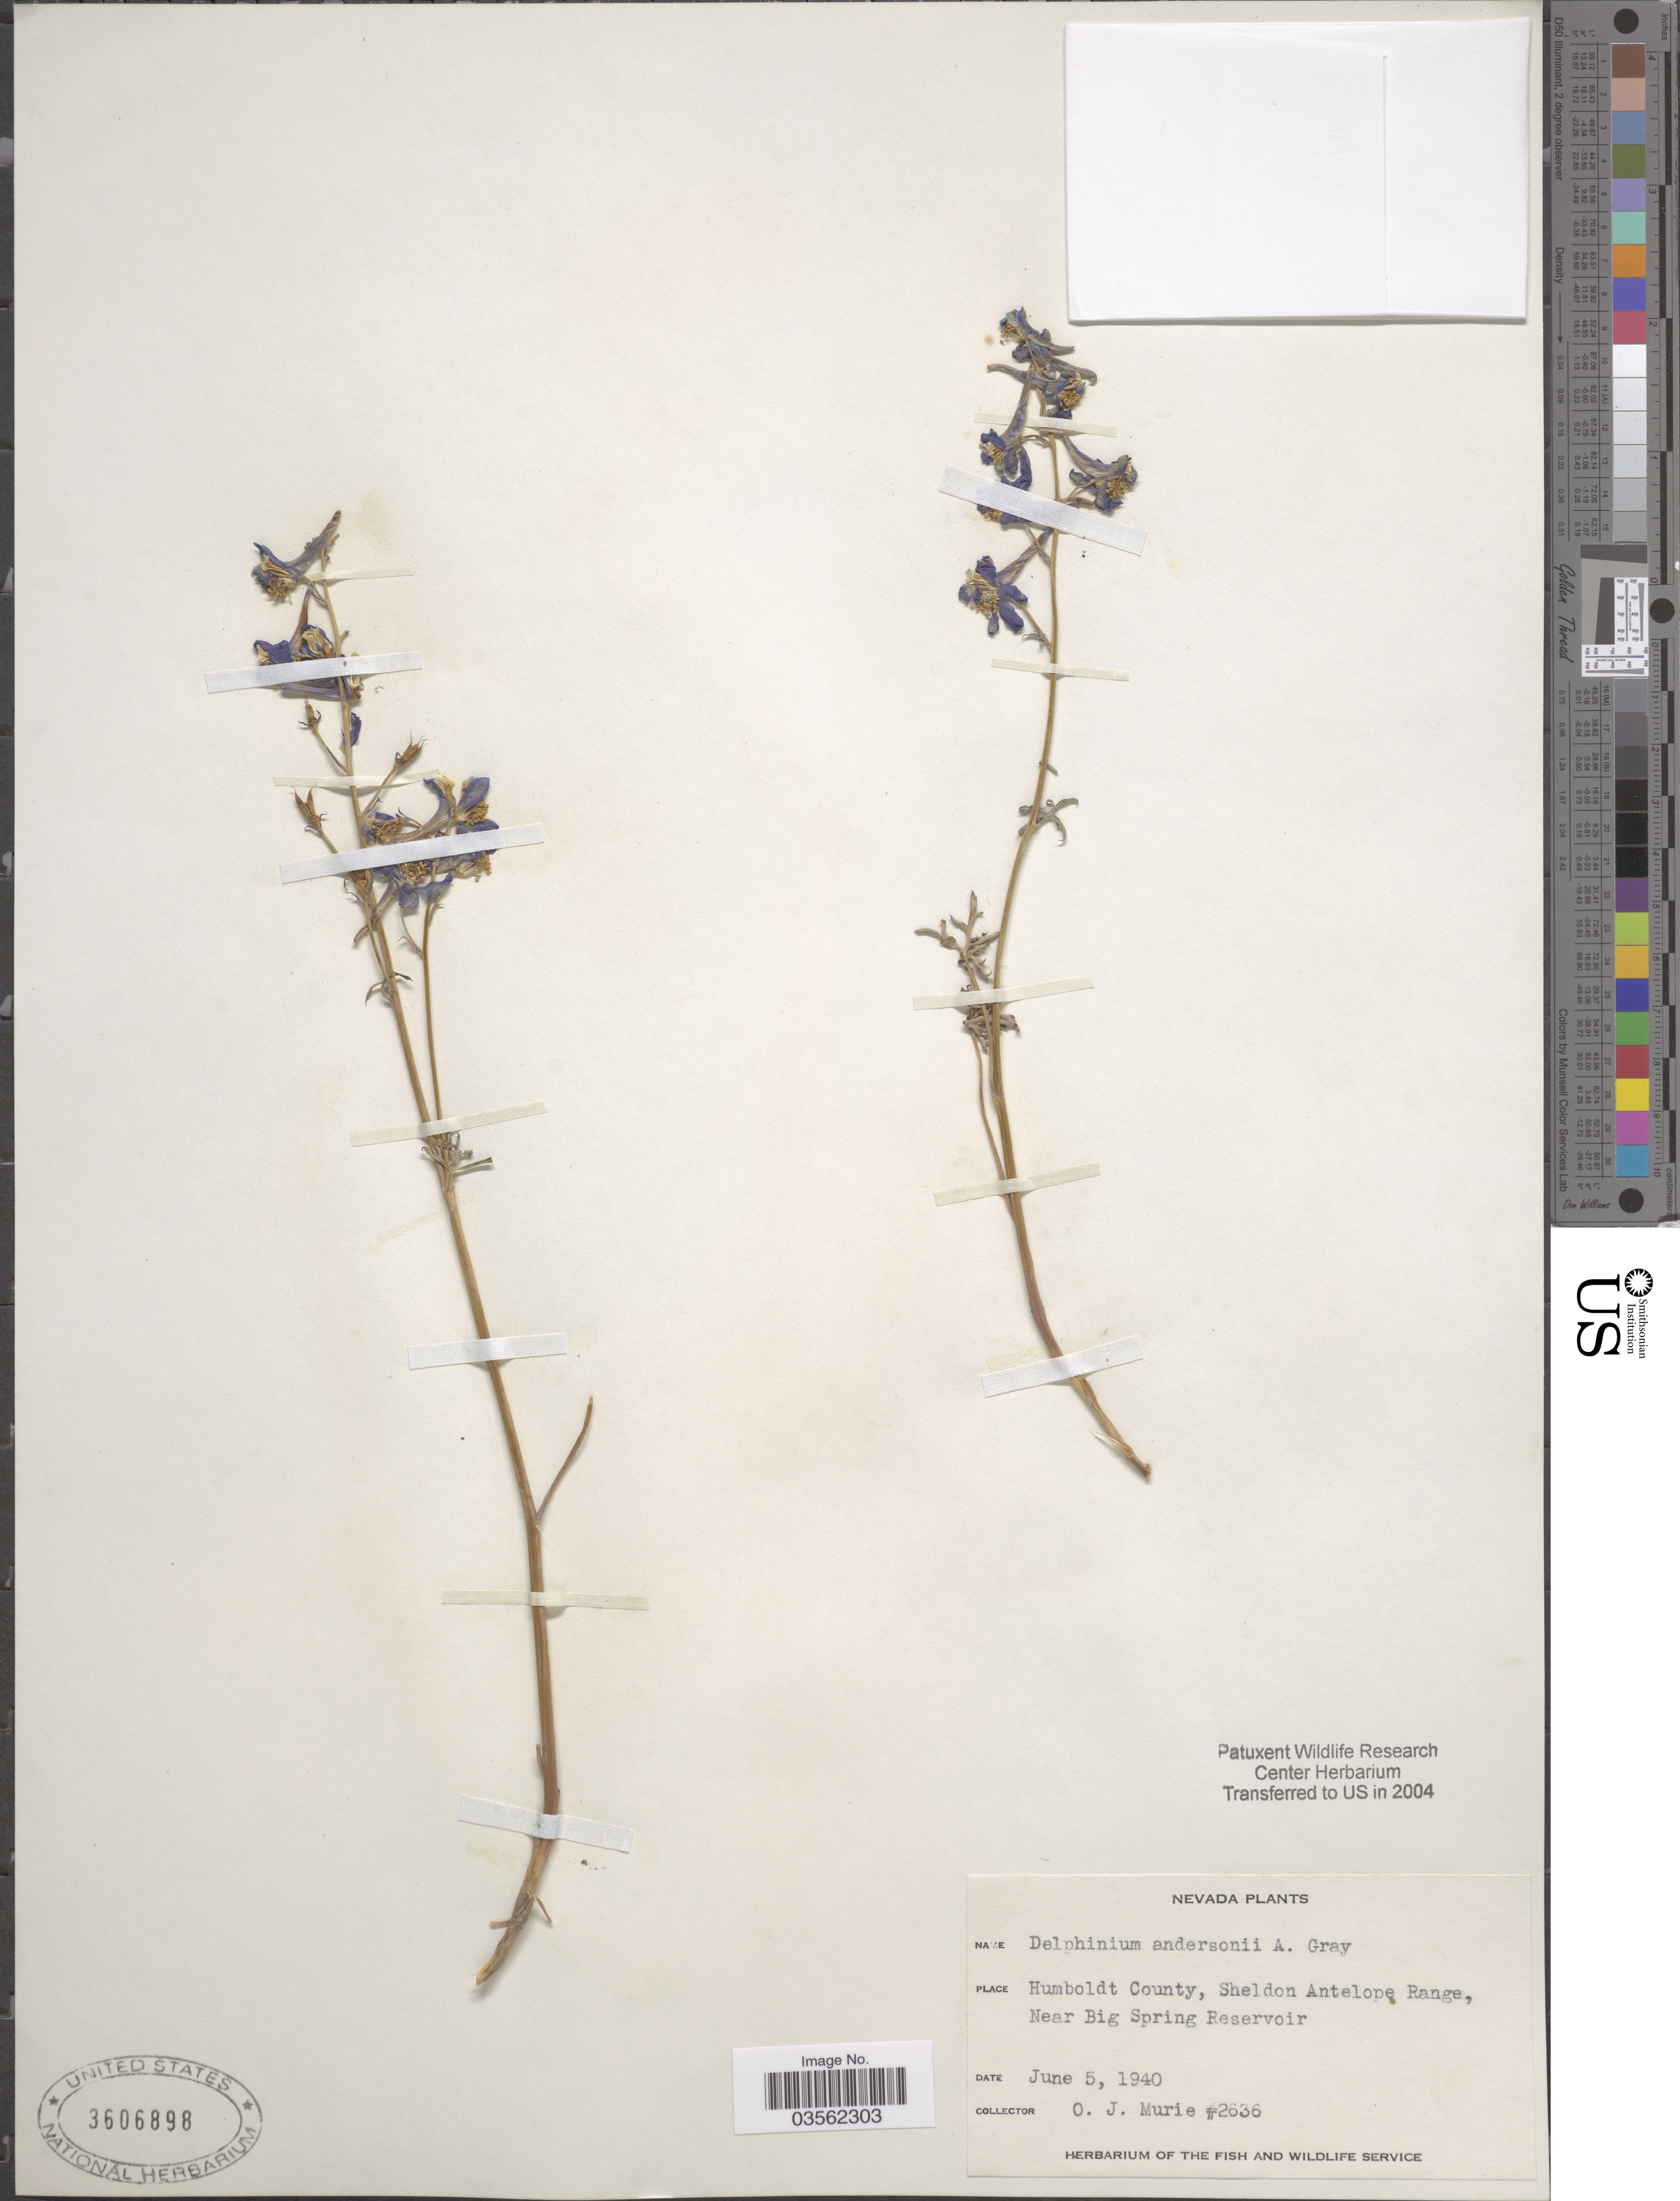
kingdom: Plantae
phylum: Tracheophyta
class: Magnoliopsida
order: Ranunculales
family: Ranunculaceae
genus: Delphinium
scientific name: Delphinium andersonii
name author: A. Gray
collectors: O. Murie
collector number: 2636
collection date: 1940-06-05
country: United States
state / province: Nevada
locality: Humboldt County, Sheldon Antelope Range, Near Big Spring Reservoir.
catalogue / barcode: US 3606898